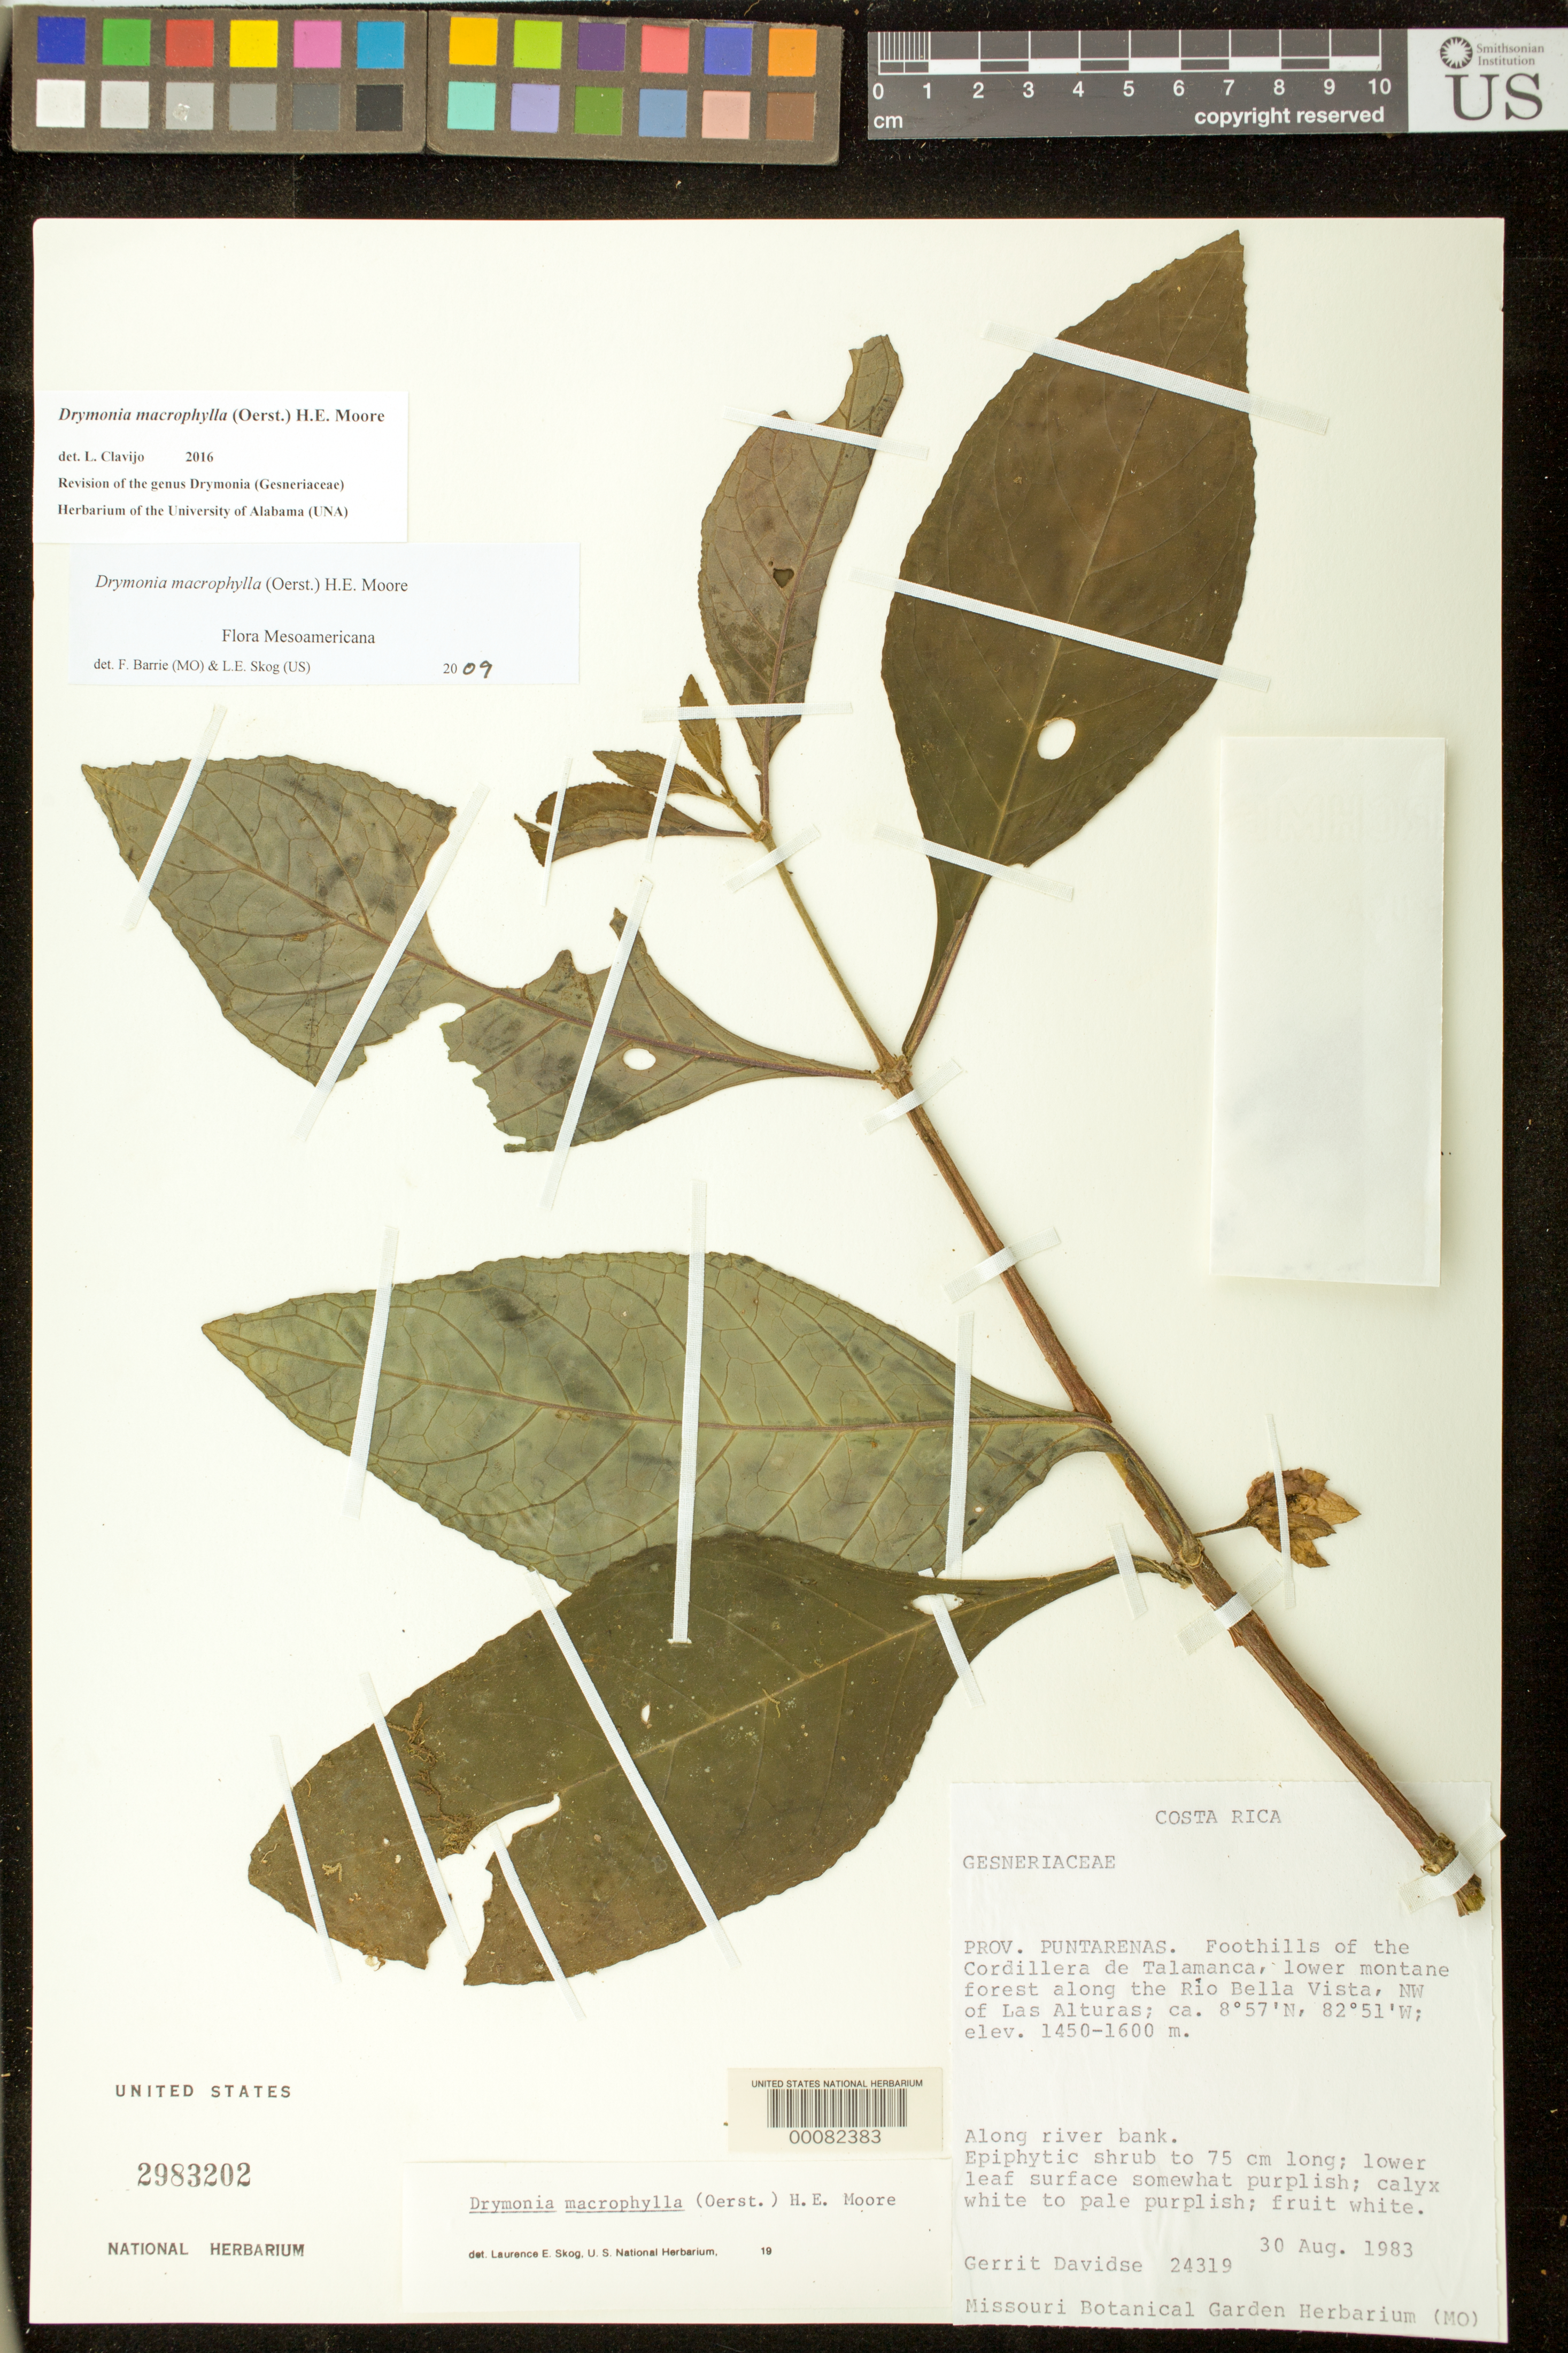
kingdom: Plantae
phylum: Tracheophyta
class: Magnoliopsida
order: Lamiales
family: Gesneriaceae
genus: Drymonia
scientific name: Drymonia parviflora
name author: Hanst.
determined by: Skog, Laurence E.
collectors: G. Davidse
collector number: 24319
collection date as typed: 30 Aug 1983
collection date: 1983-08-30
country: Costa Rica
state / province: Puntarenas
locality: Foothills of the Cordillera de Talamanca, along the Rio Bella Vista, NW of Las Alturas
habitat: Lower montane forest; along river bank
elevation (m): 1450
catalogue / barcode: US 2983202